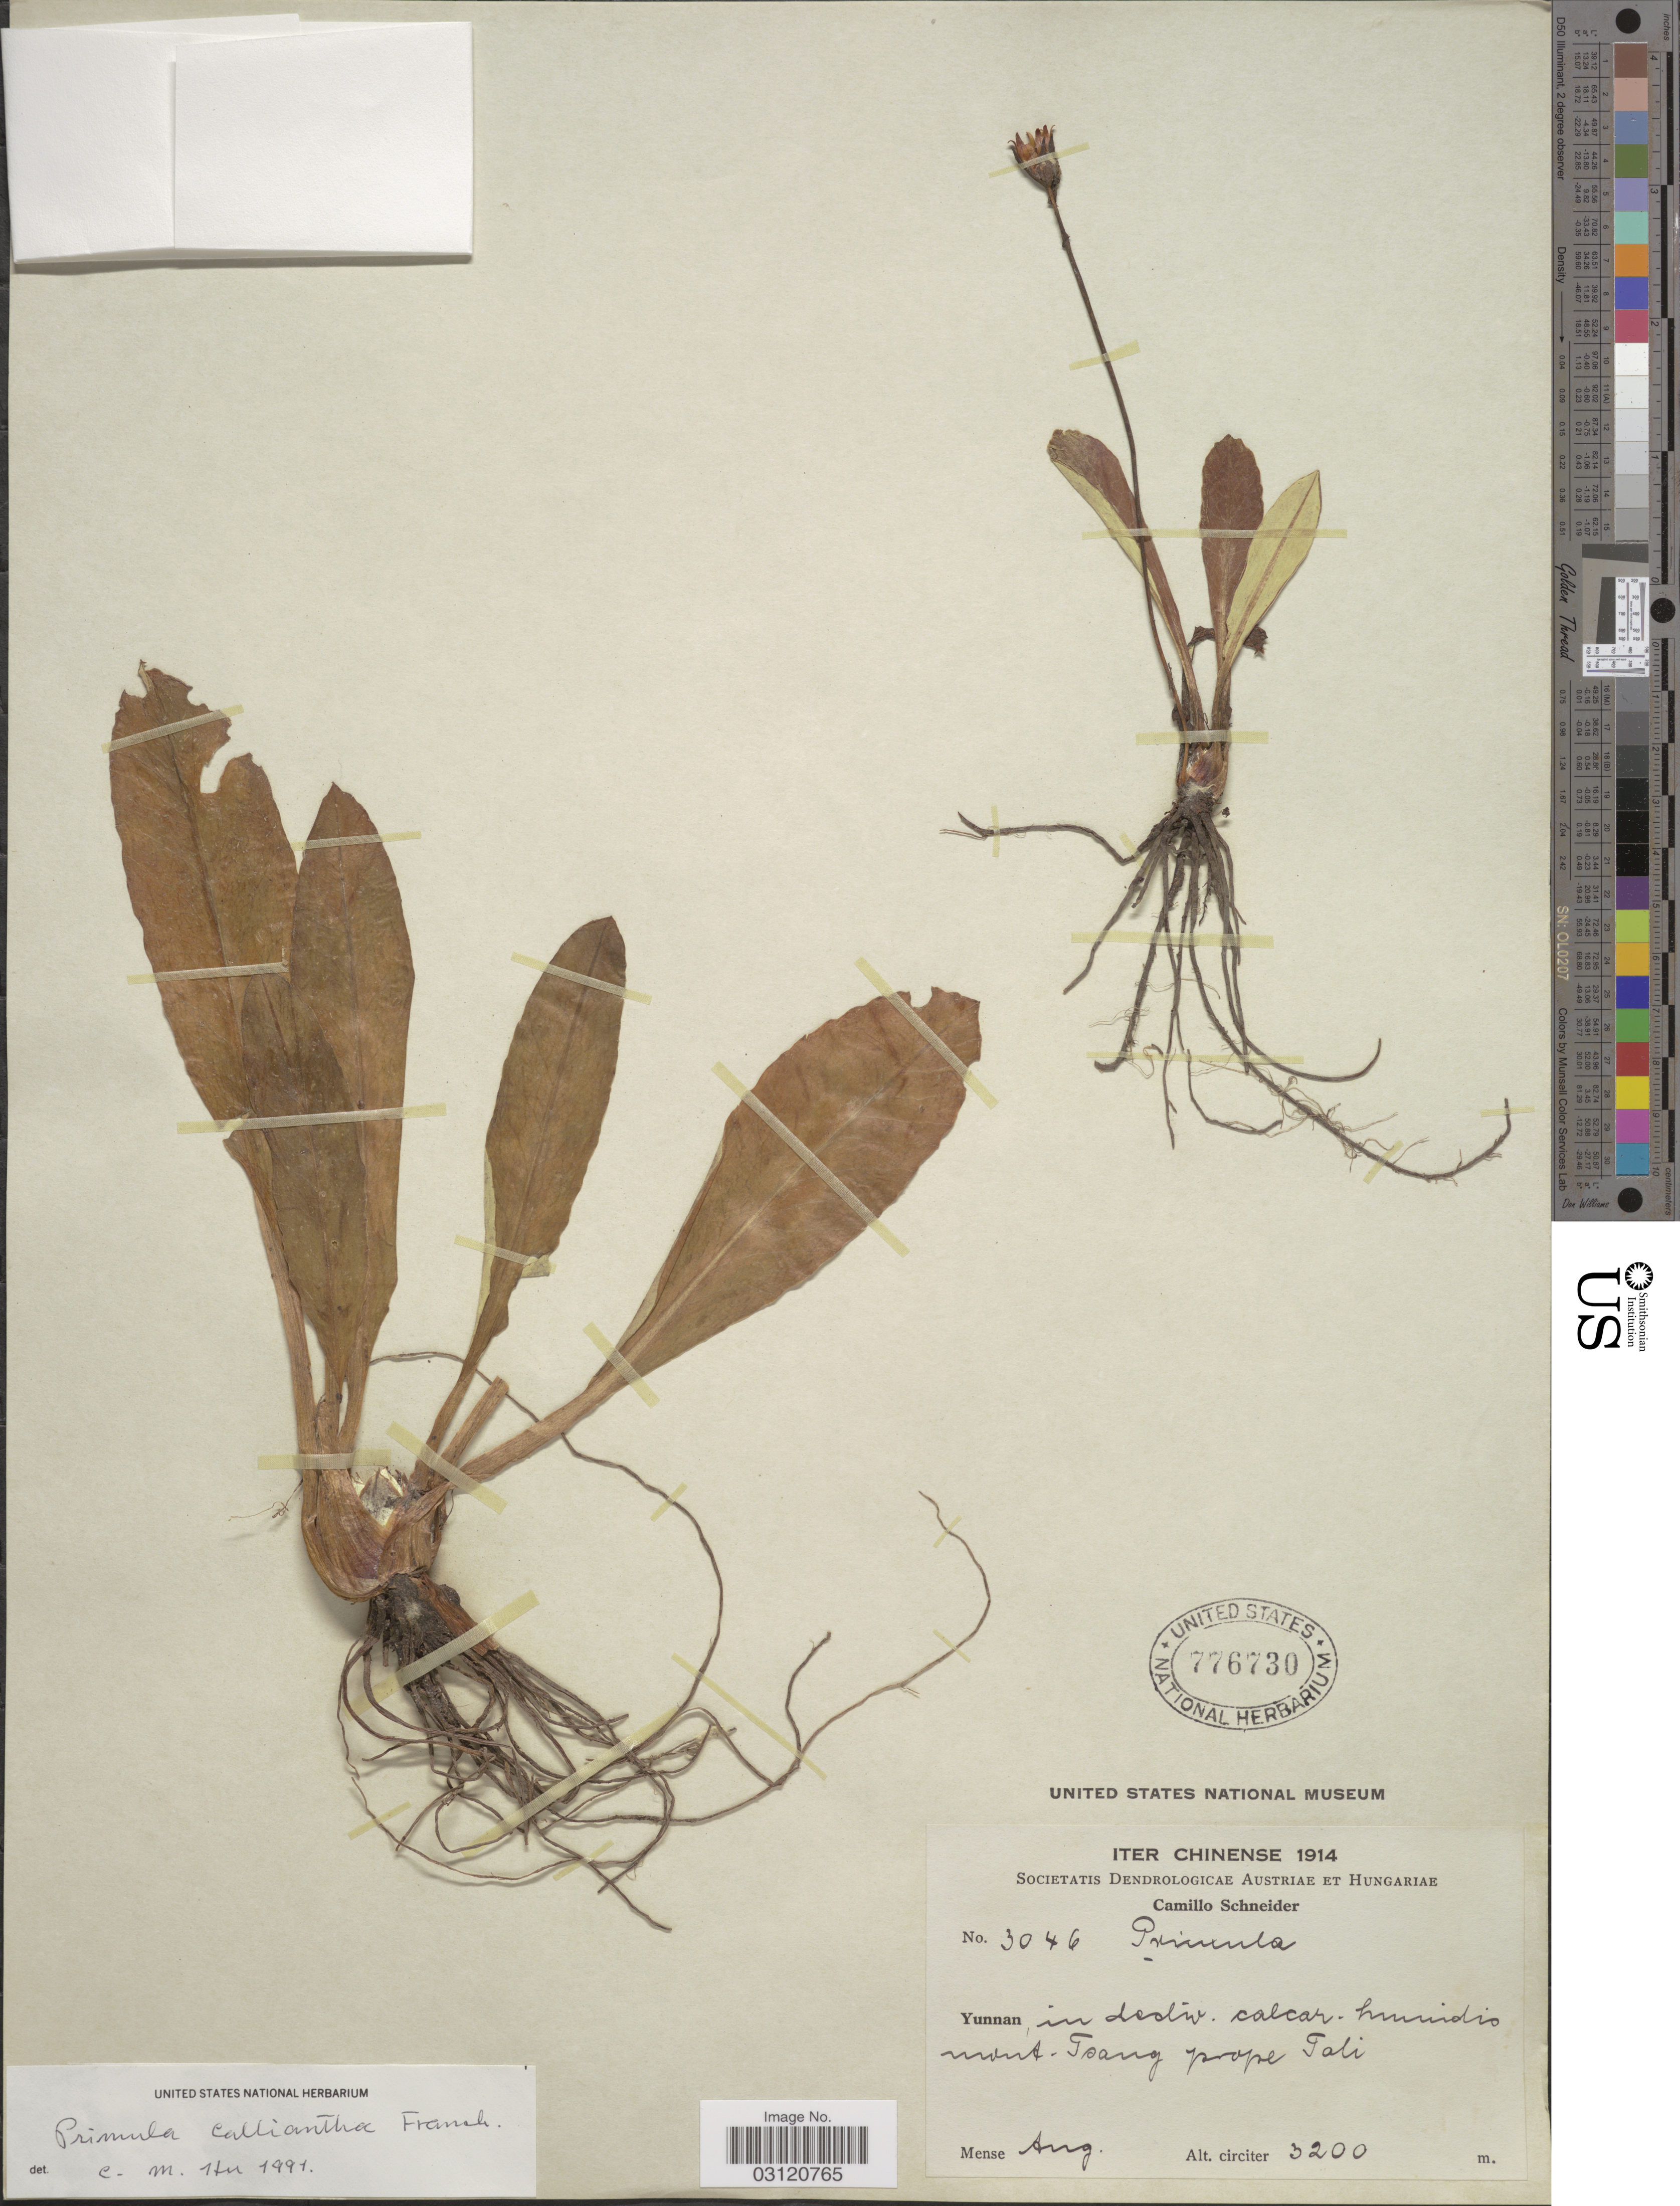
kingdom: Plantae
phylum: Tracheophyta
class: Magnoliopsida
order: Ericales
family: Primulaceae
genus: Primula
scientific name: Primula calliantha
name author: Franch.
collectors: C. K. Schneider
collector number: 3046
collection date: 1914-08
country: China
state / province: Yunnan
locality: In decliv calcar. humidis mont. Tsang prope Tali.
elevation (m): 3200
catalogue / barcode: US 776730